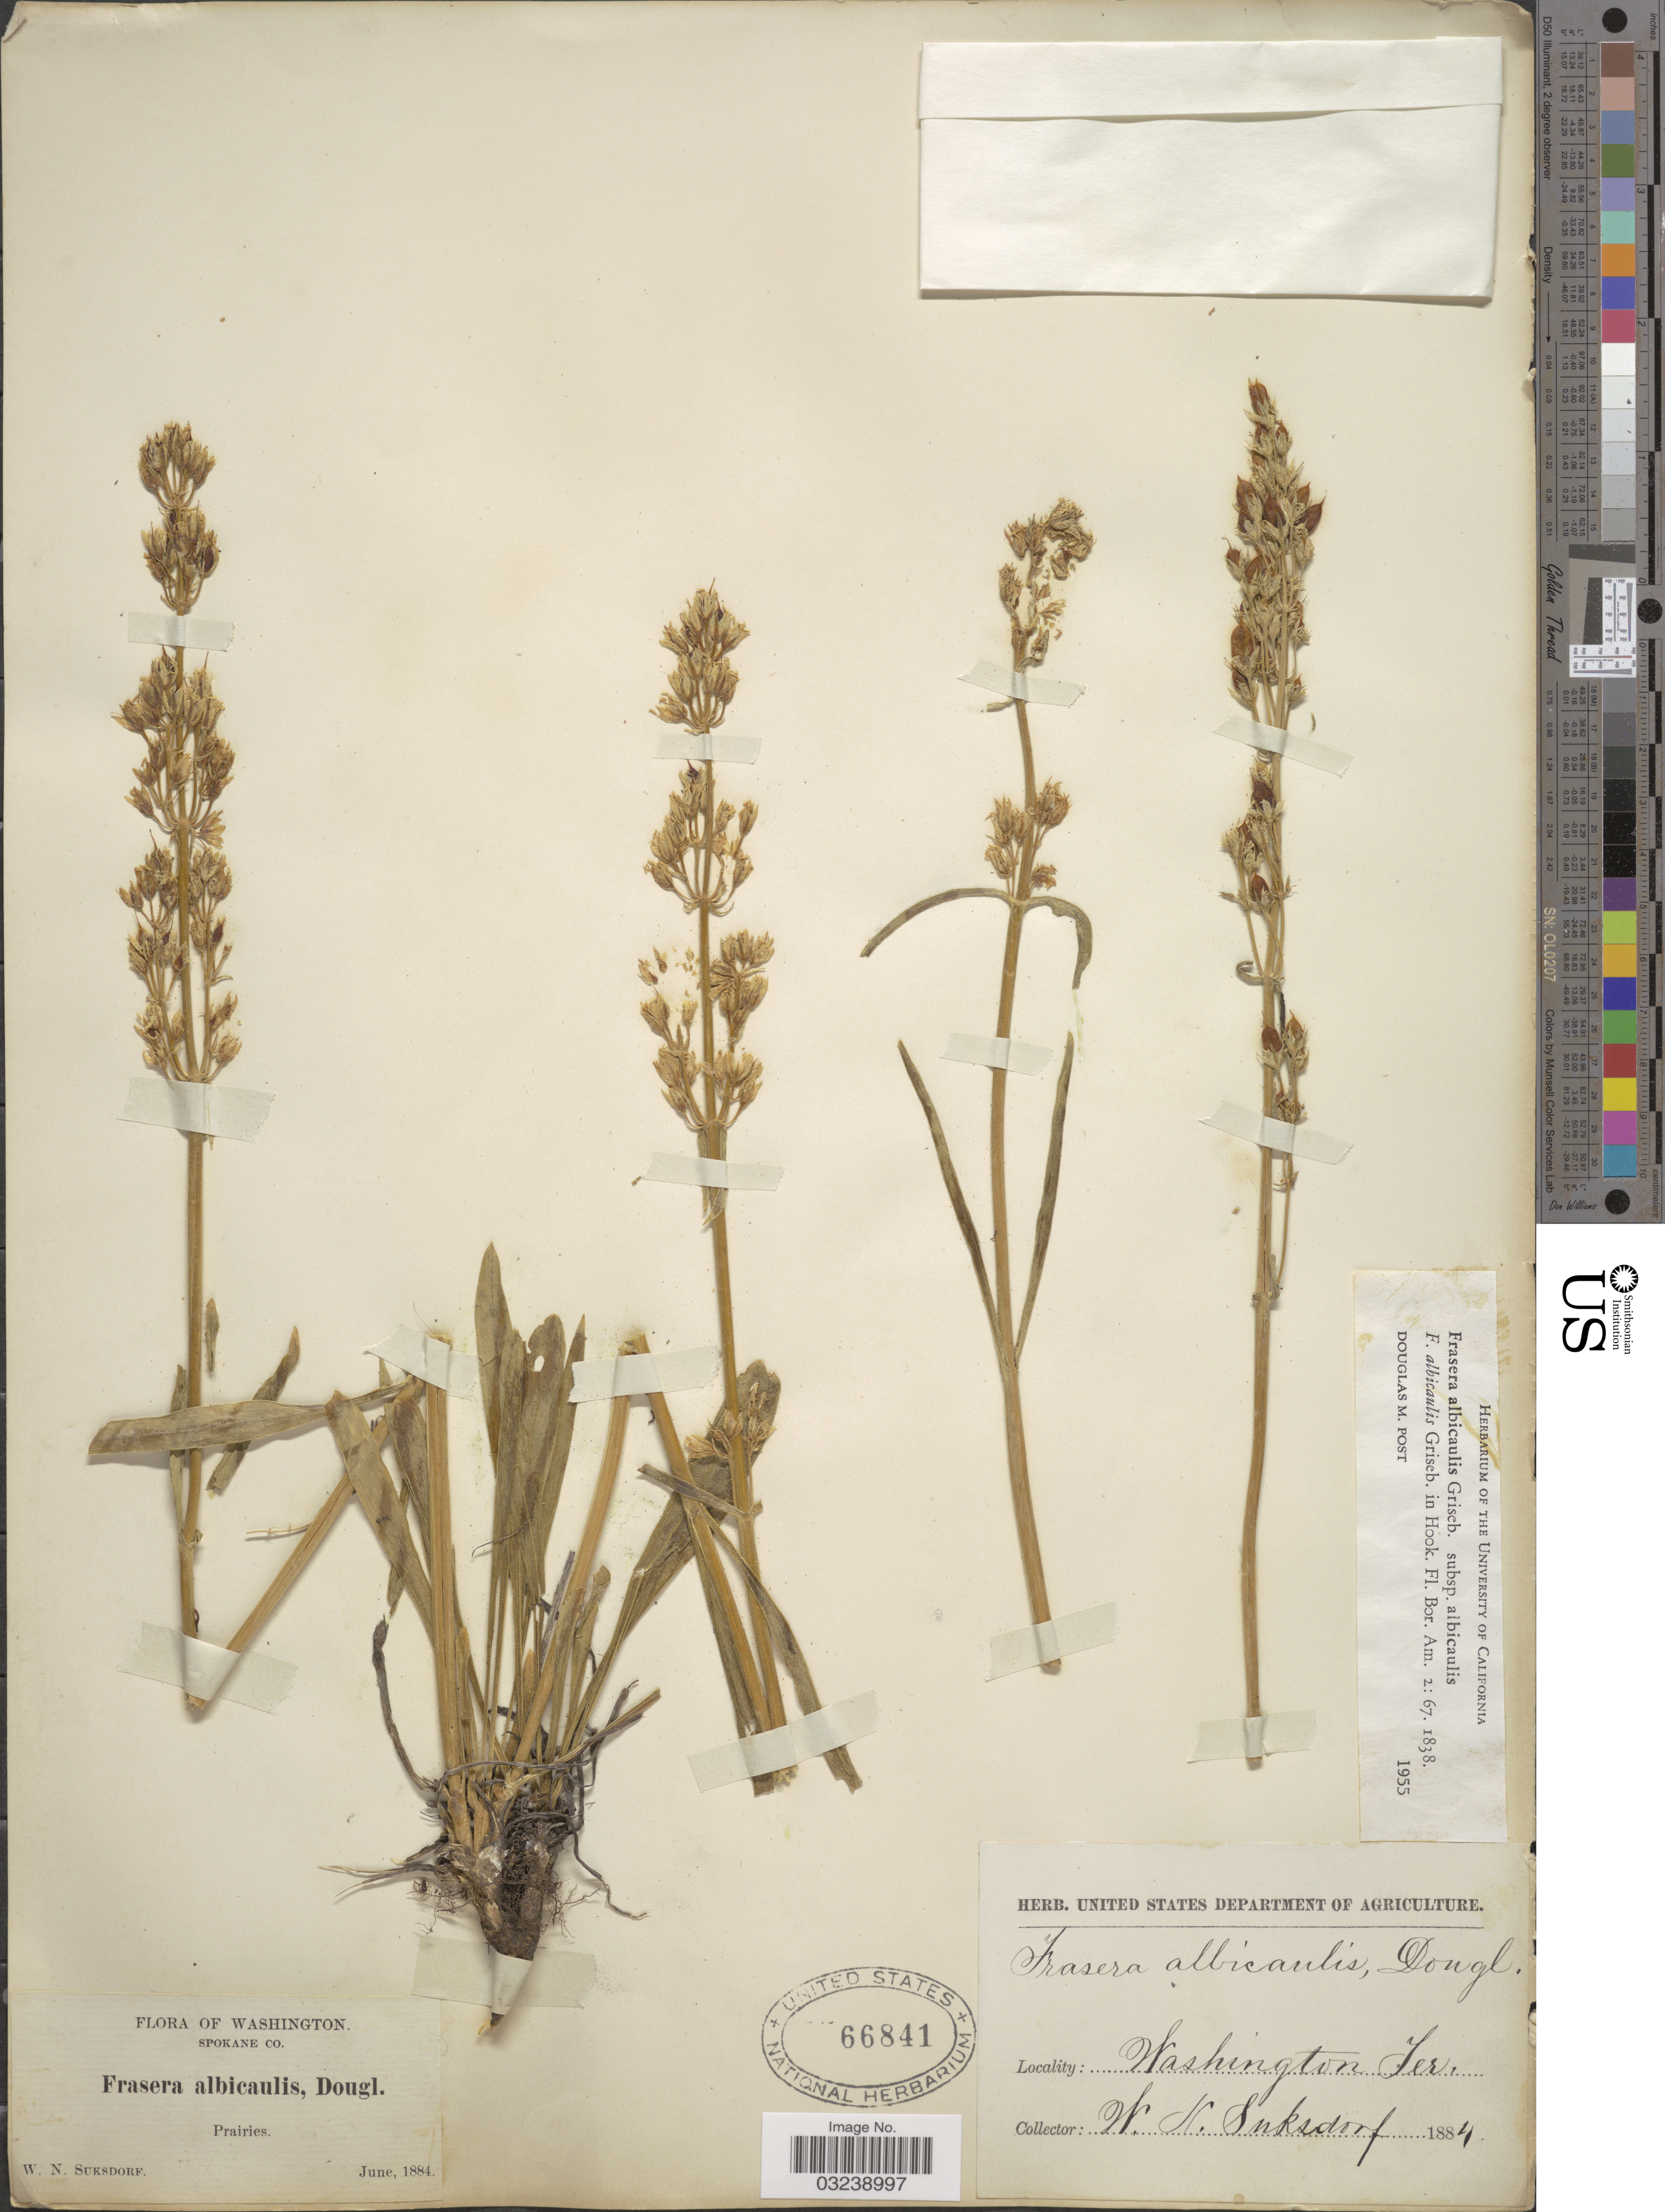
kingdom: Plantae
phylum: Tracheophyta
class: Magnoliopsida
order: Gentianales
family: Gentianaceae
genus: Frasera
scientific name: Frasera albicaulis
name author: Griseb.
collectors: W. N. Suksdorf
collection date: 1884-06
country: United States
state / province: Washington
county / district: Spokane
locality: Spokane Co.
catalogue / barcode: US 66841